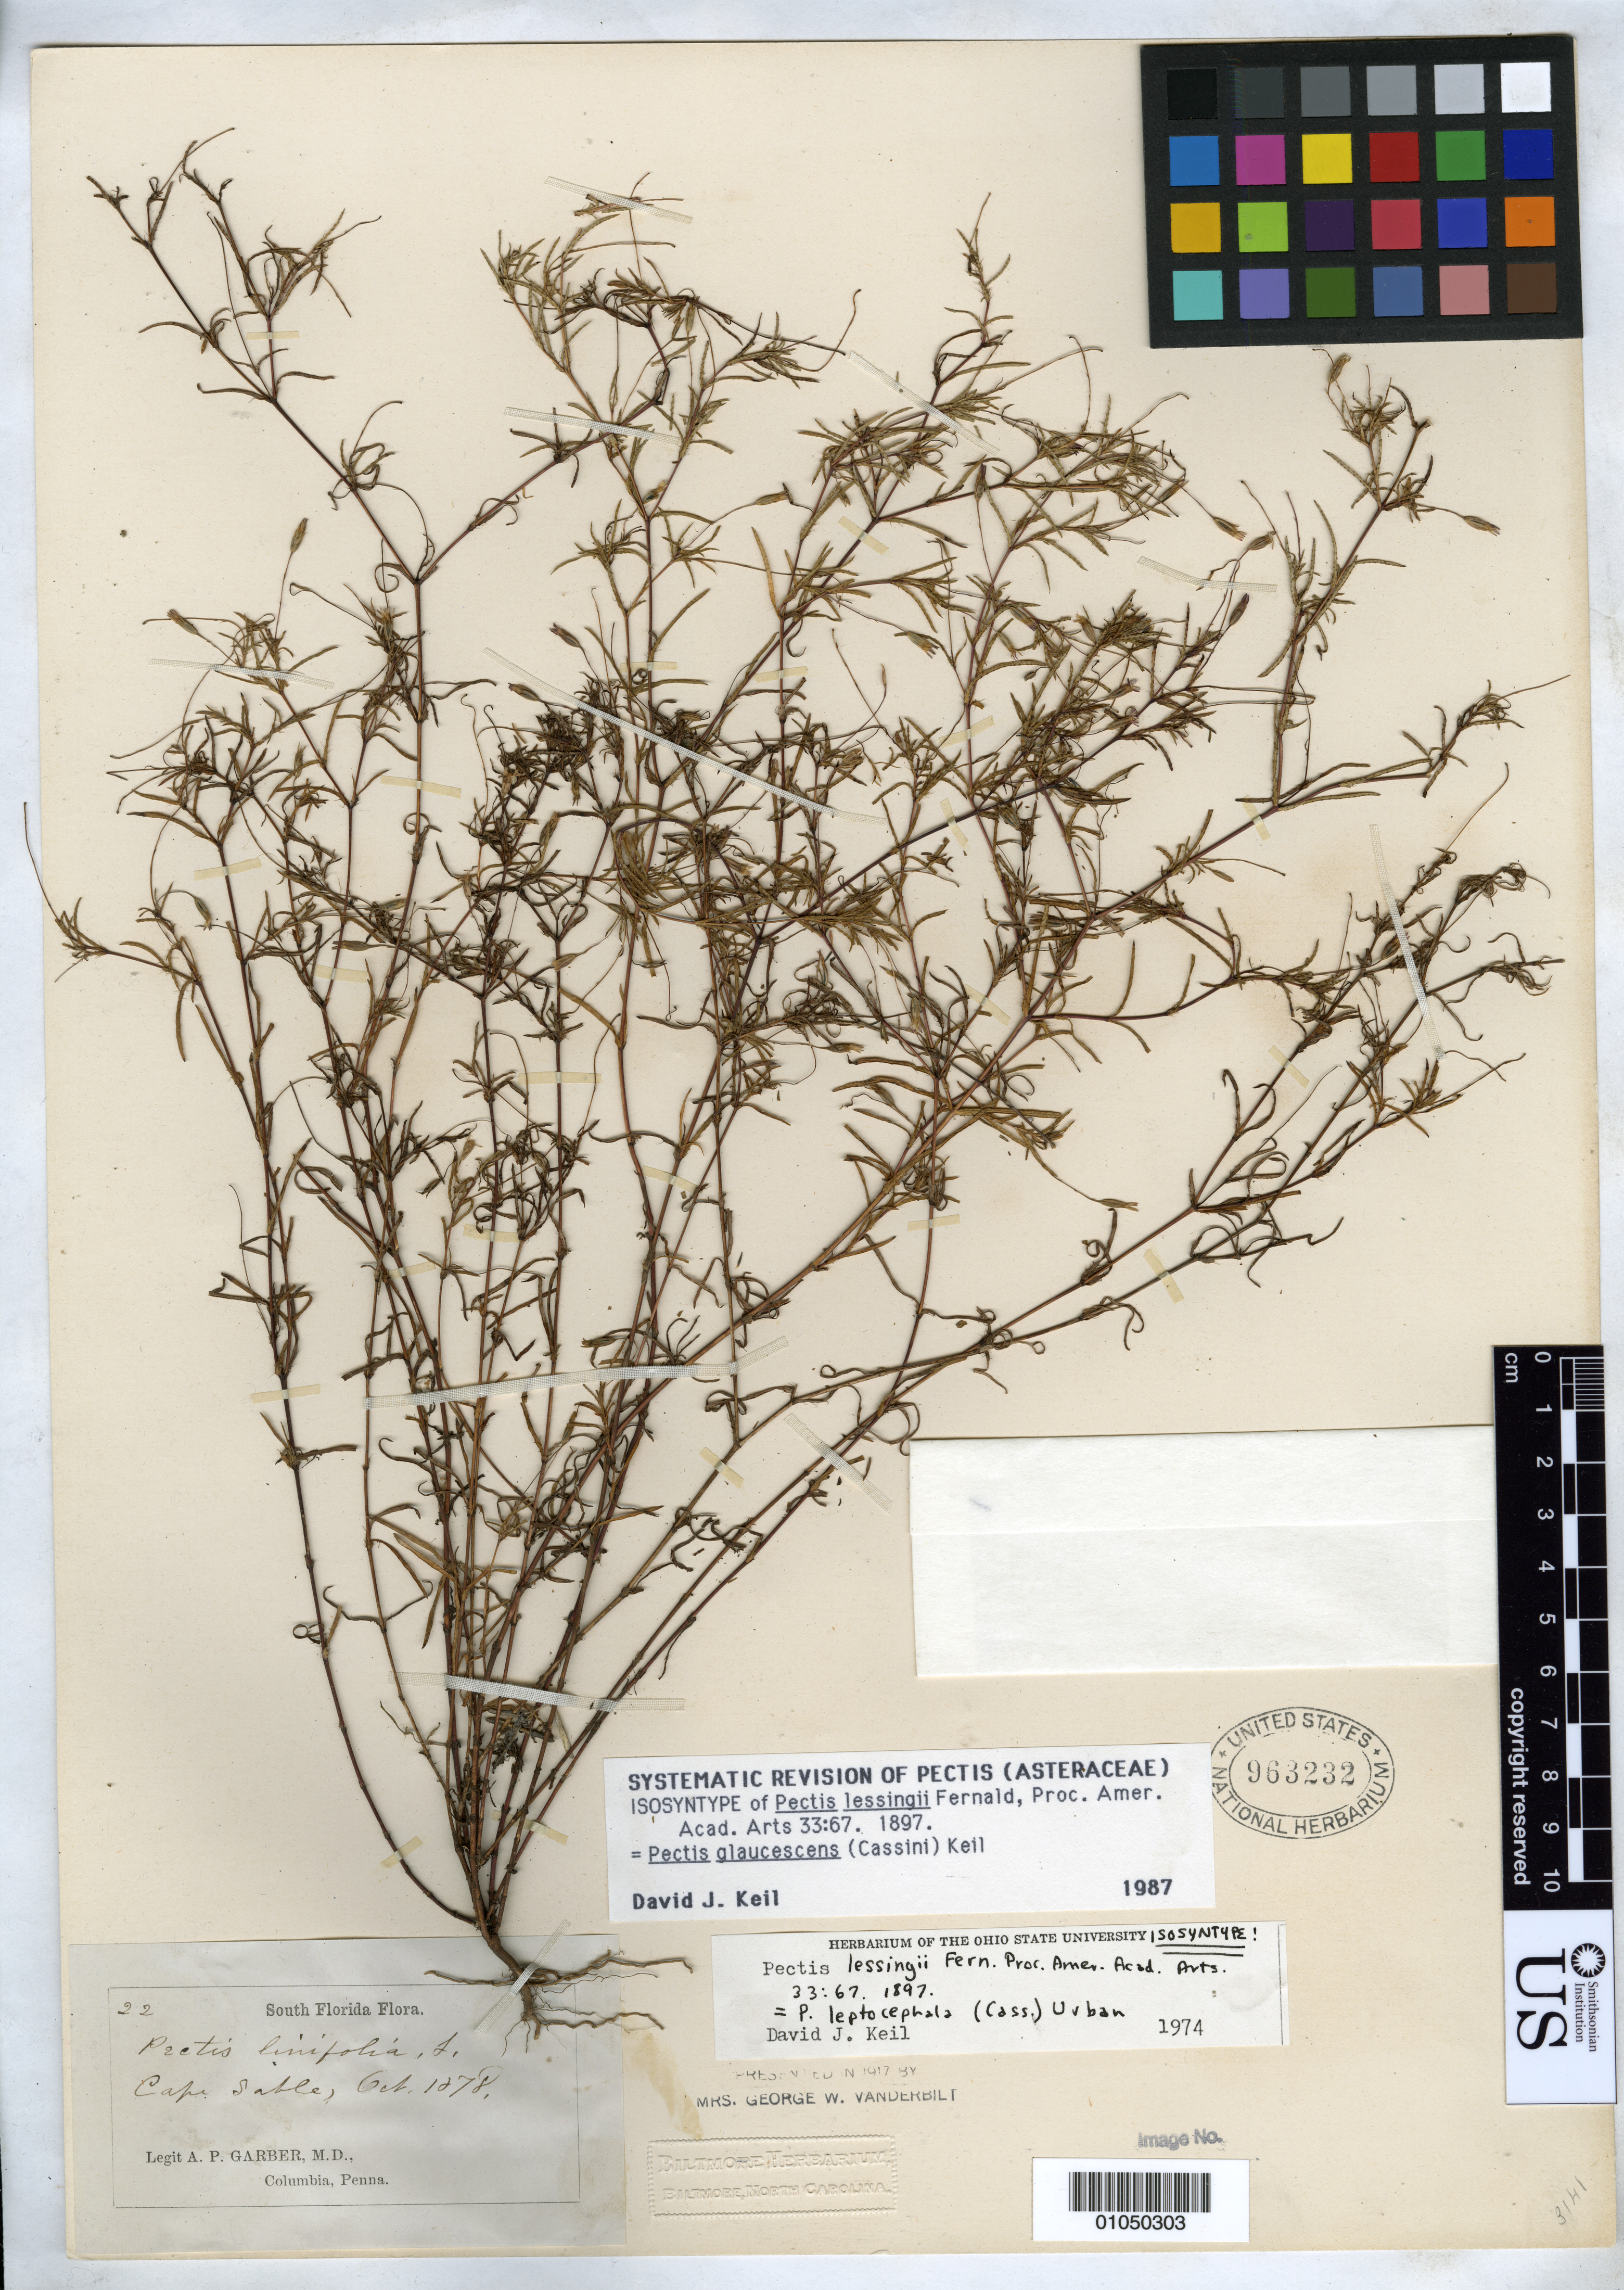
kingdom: Plantae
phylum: Tracheophyta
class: Magnoliopsida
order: Asterales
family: Asteraceae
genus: Pectis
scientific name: Pectis lessingii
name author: Fernald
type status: Isosyntype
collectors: A. P. Garber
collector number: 22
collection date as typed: Oct 1878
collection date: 1878-10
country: United States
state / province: Florida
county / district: Monroe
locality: Cape Sable.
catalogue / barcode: US 963232